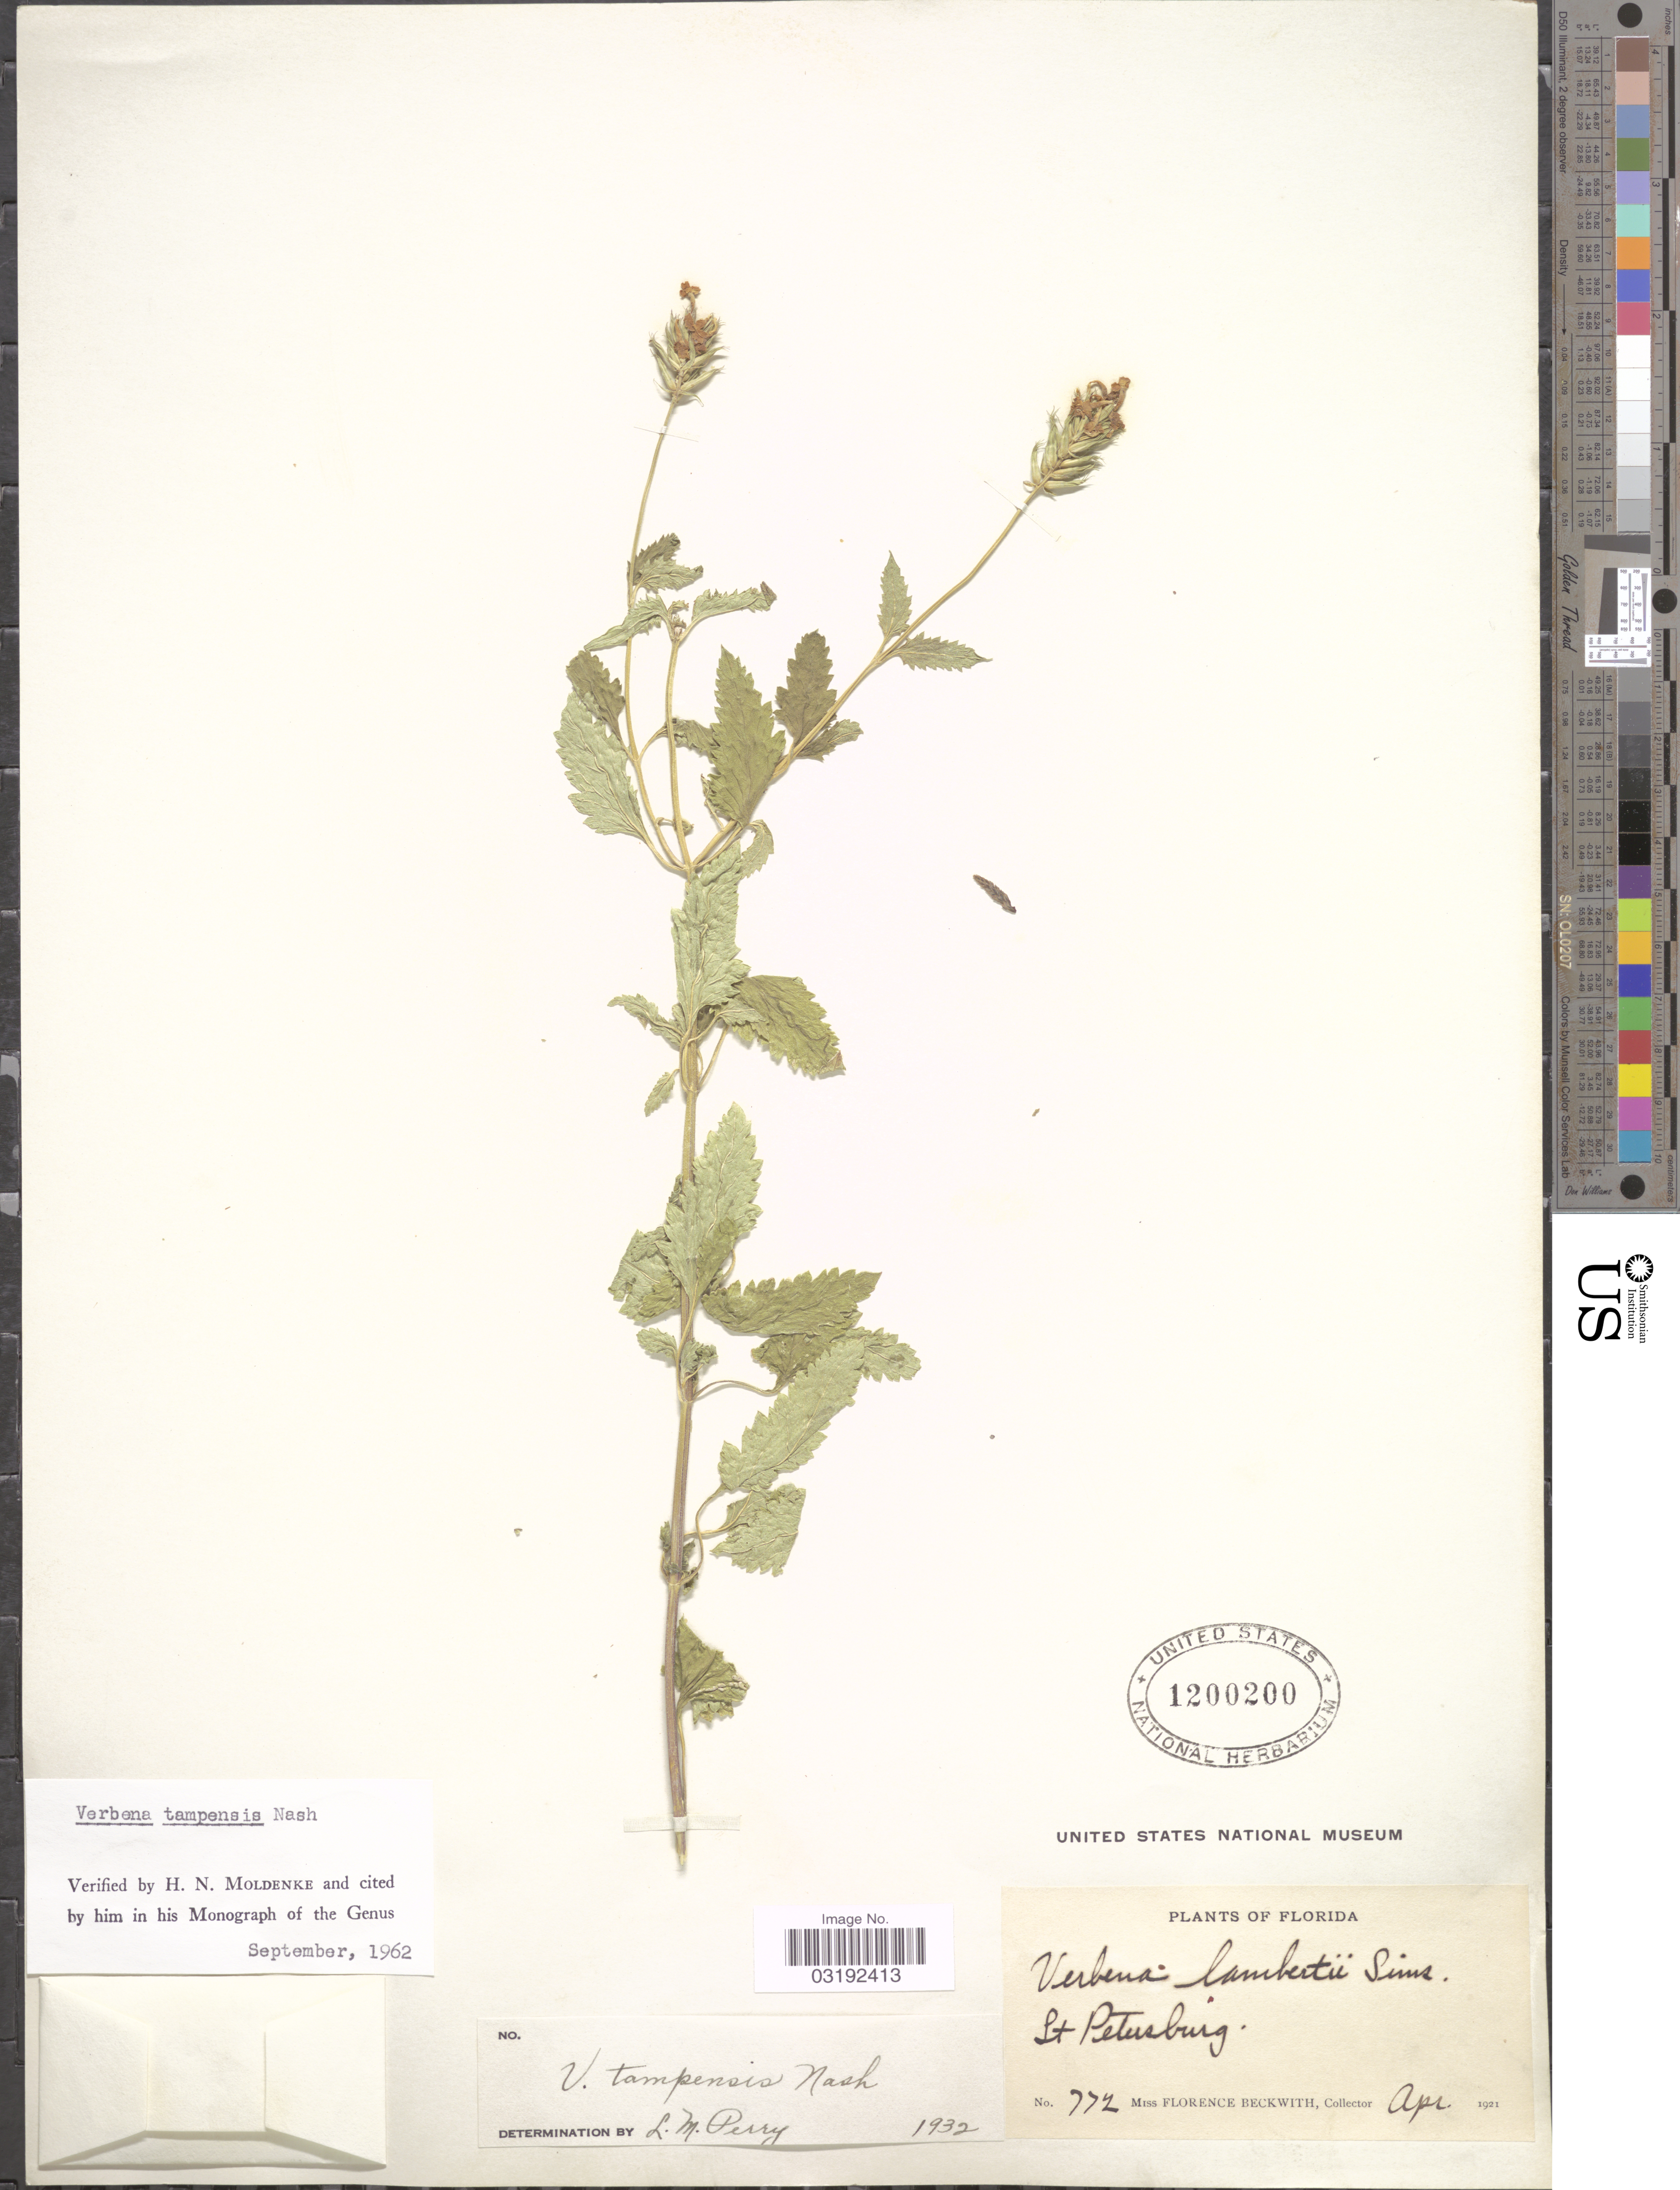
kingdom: Plantae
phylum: Tracheophyta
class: Magnoliopsida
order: Lamiales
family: Verbenaceae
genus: Verbena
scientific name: Verbena tampensis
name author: Nash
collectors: F. Beckwith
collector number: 772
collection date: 1921-04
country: United States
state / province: Florida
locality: St Petersburg.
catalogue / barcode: US 1200200